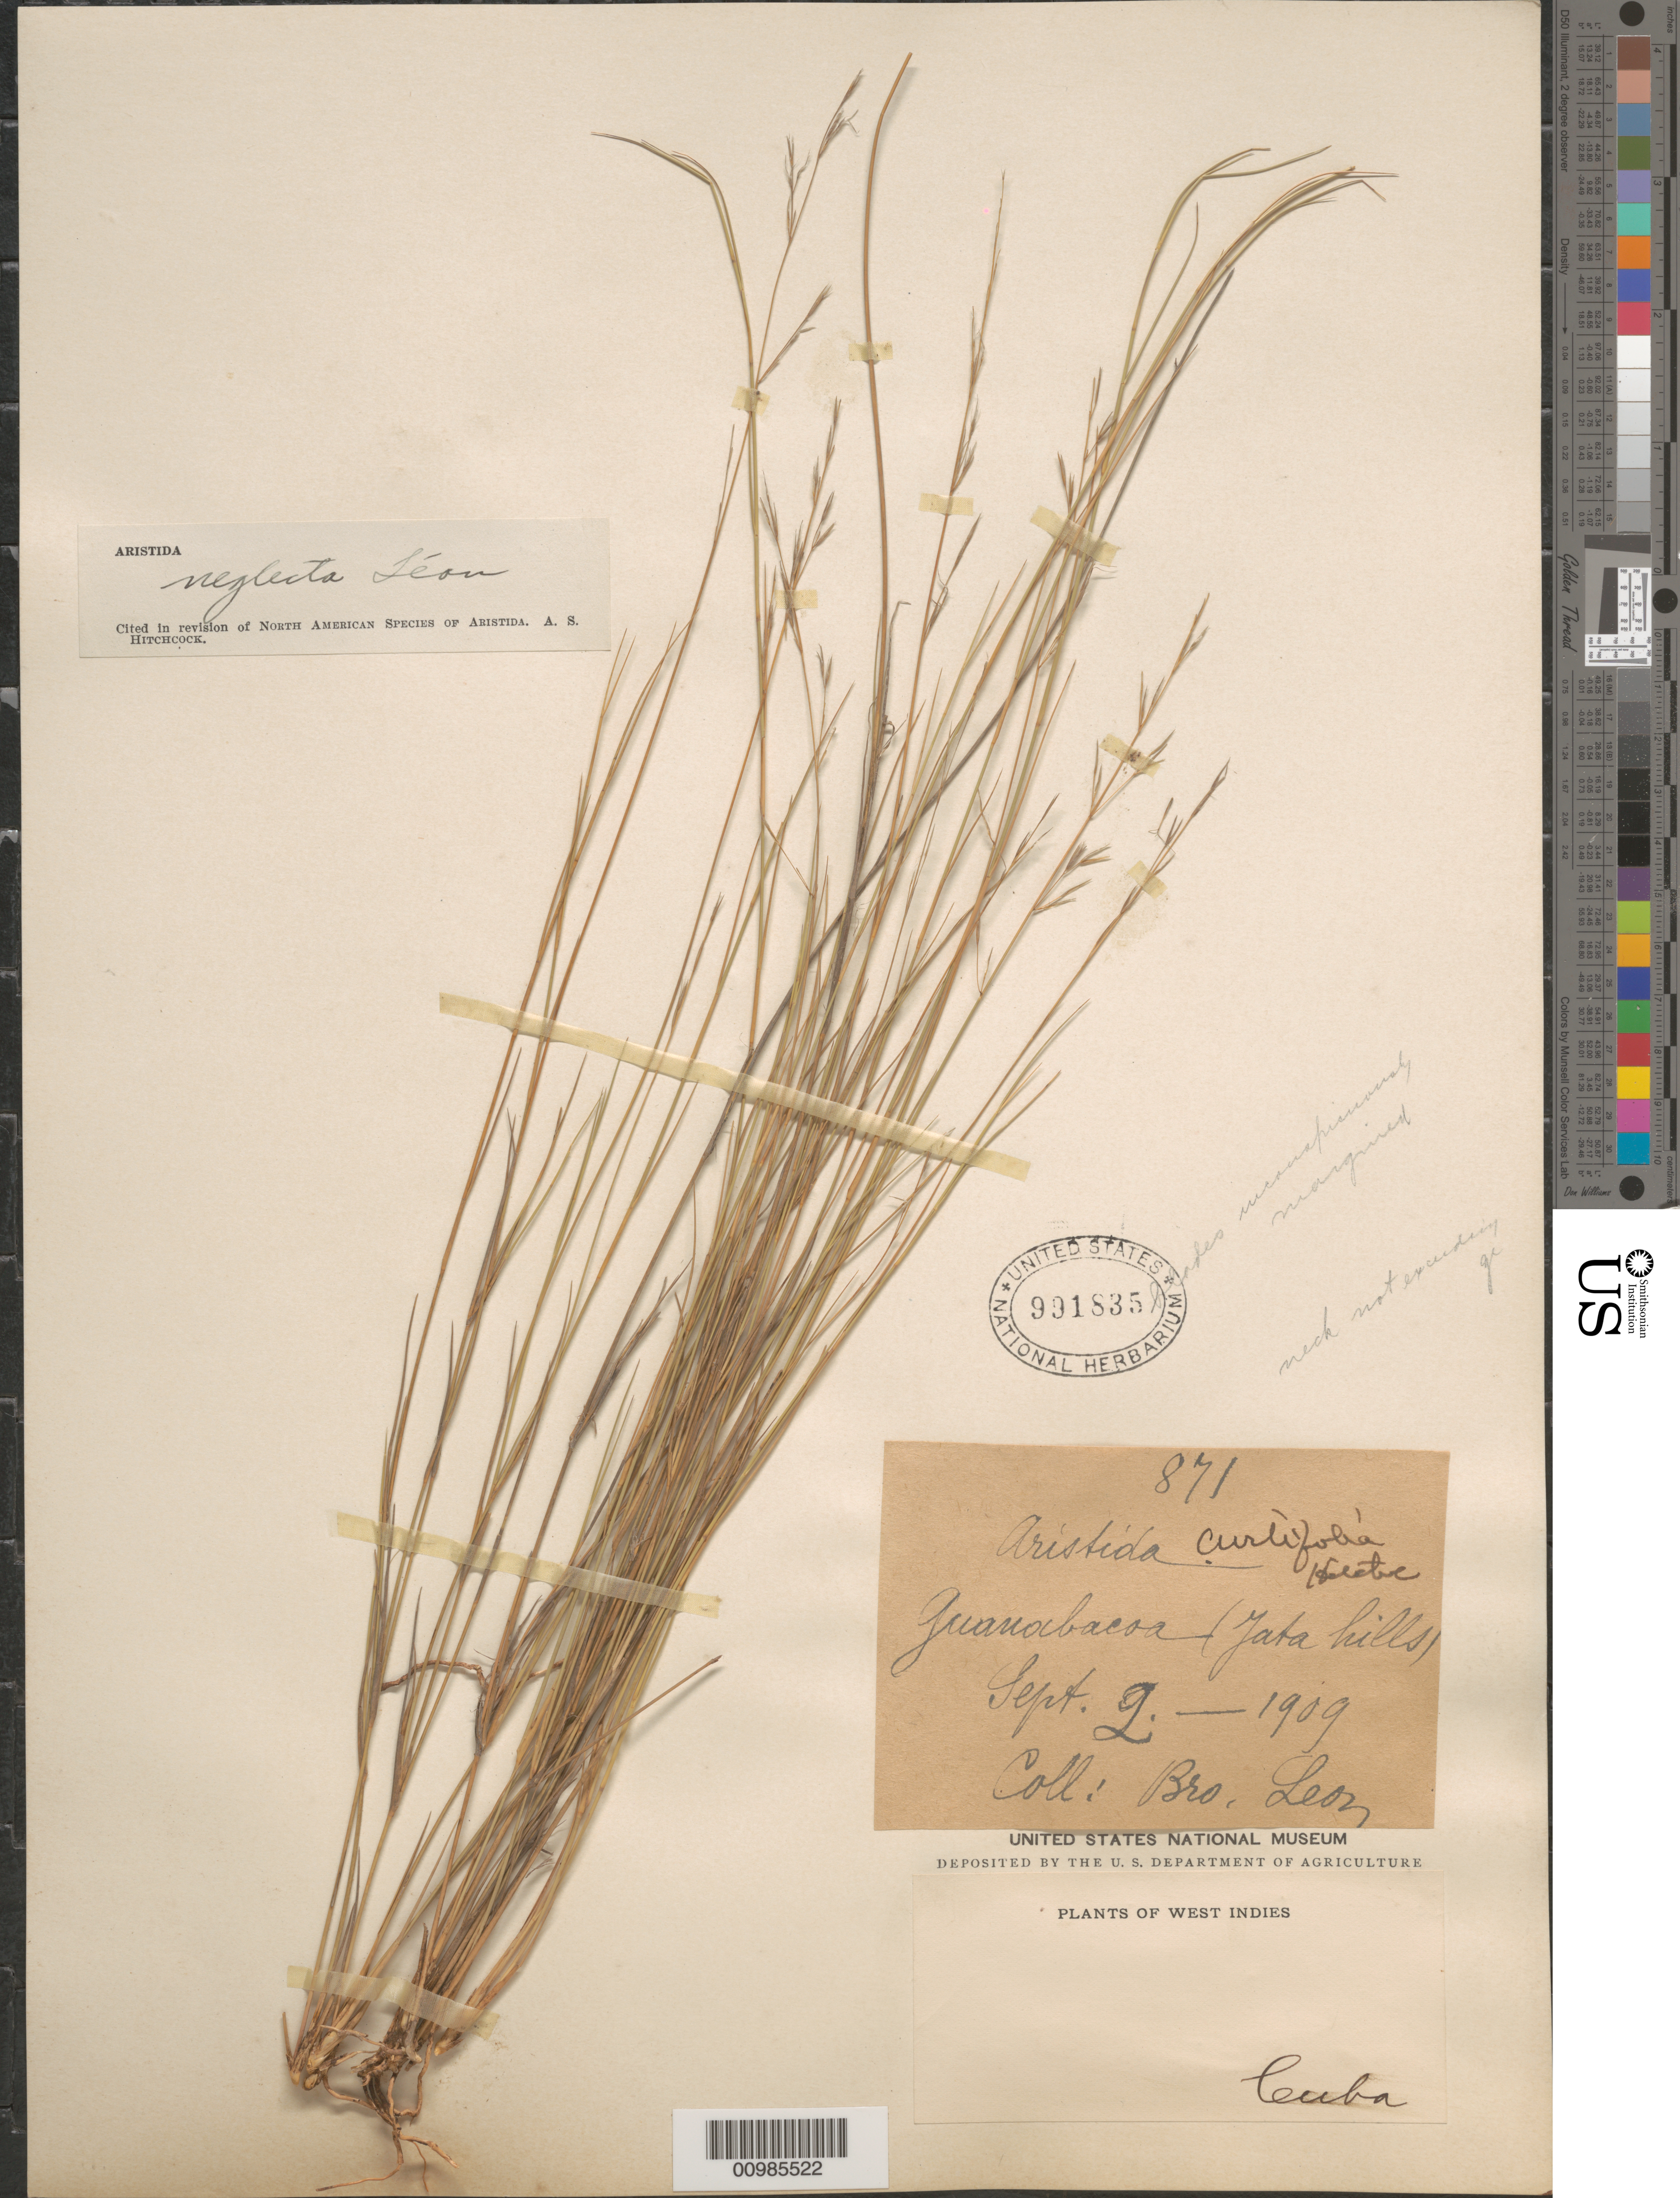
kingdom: Plantae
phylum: Tracheophyta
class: Liliopsida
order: Poales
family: Poaceae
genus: Aristida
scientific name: Aristida neglecta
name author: León ex Hitchc.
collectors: Bro. León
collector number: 871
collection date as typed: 02 Sep 1909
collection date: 1909-09-02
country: Cuba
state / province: La Habana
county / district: Municipio Guanabacoa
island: Cuba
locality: Jata Hills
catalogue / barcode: US 991835